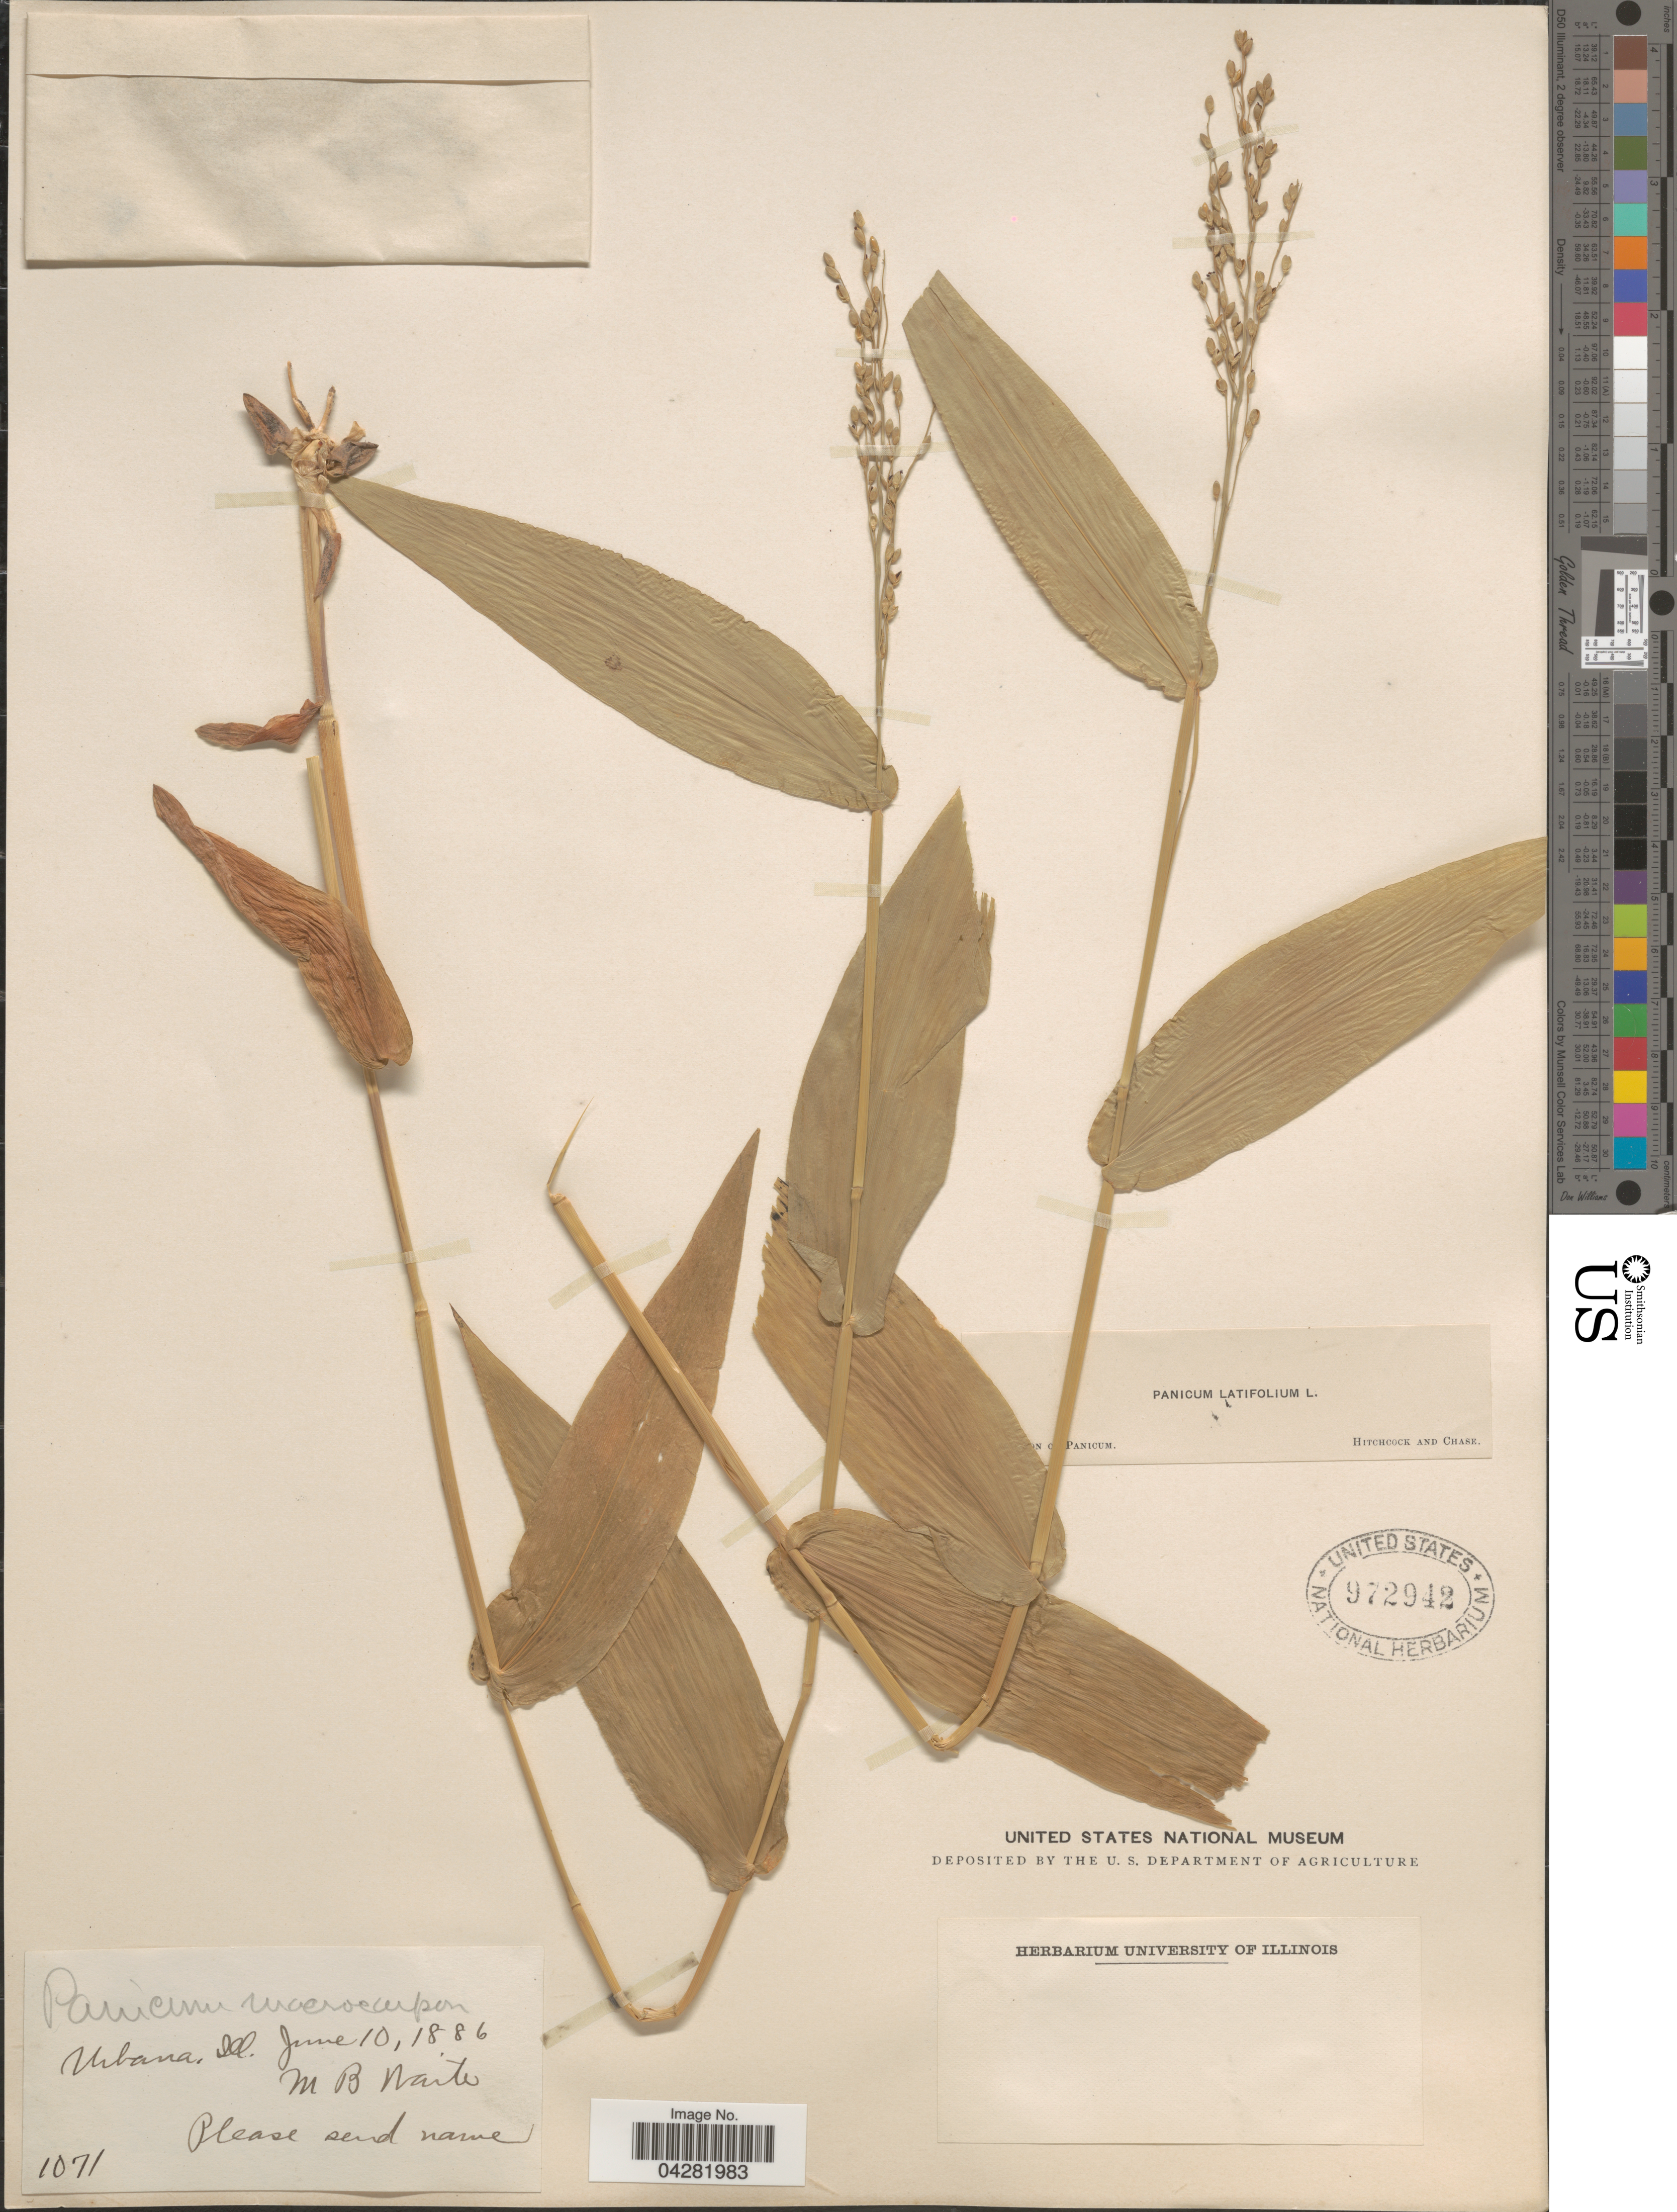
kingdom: Plantae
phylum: Tracheophyta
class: Liliopsida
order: Poales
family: Poaceae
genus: Dichanthelium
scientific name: Dichanthelium latifolium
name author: (L.) Harvill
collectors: M. B. Waite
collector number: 1071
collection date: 1886-06-10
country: United States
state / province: Illinois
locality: Urbana.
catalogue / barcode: US 972942